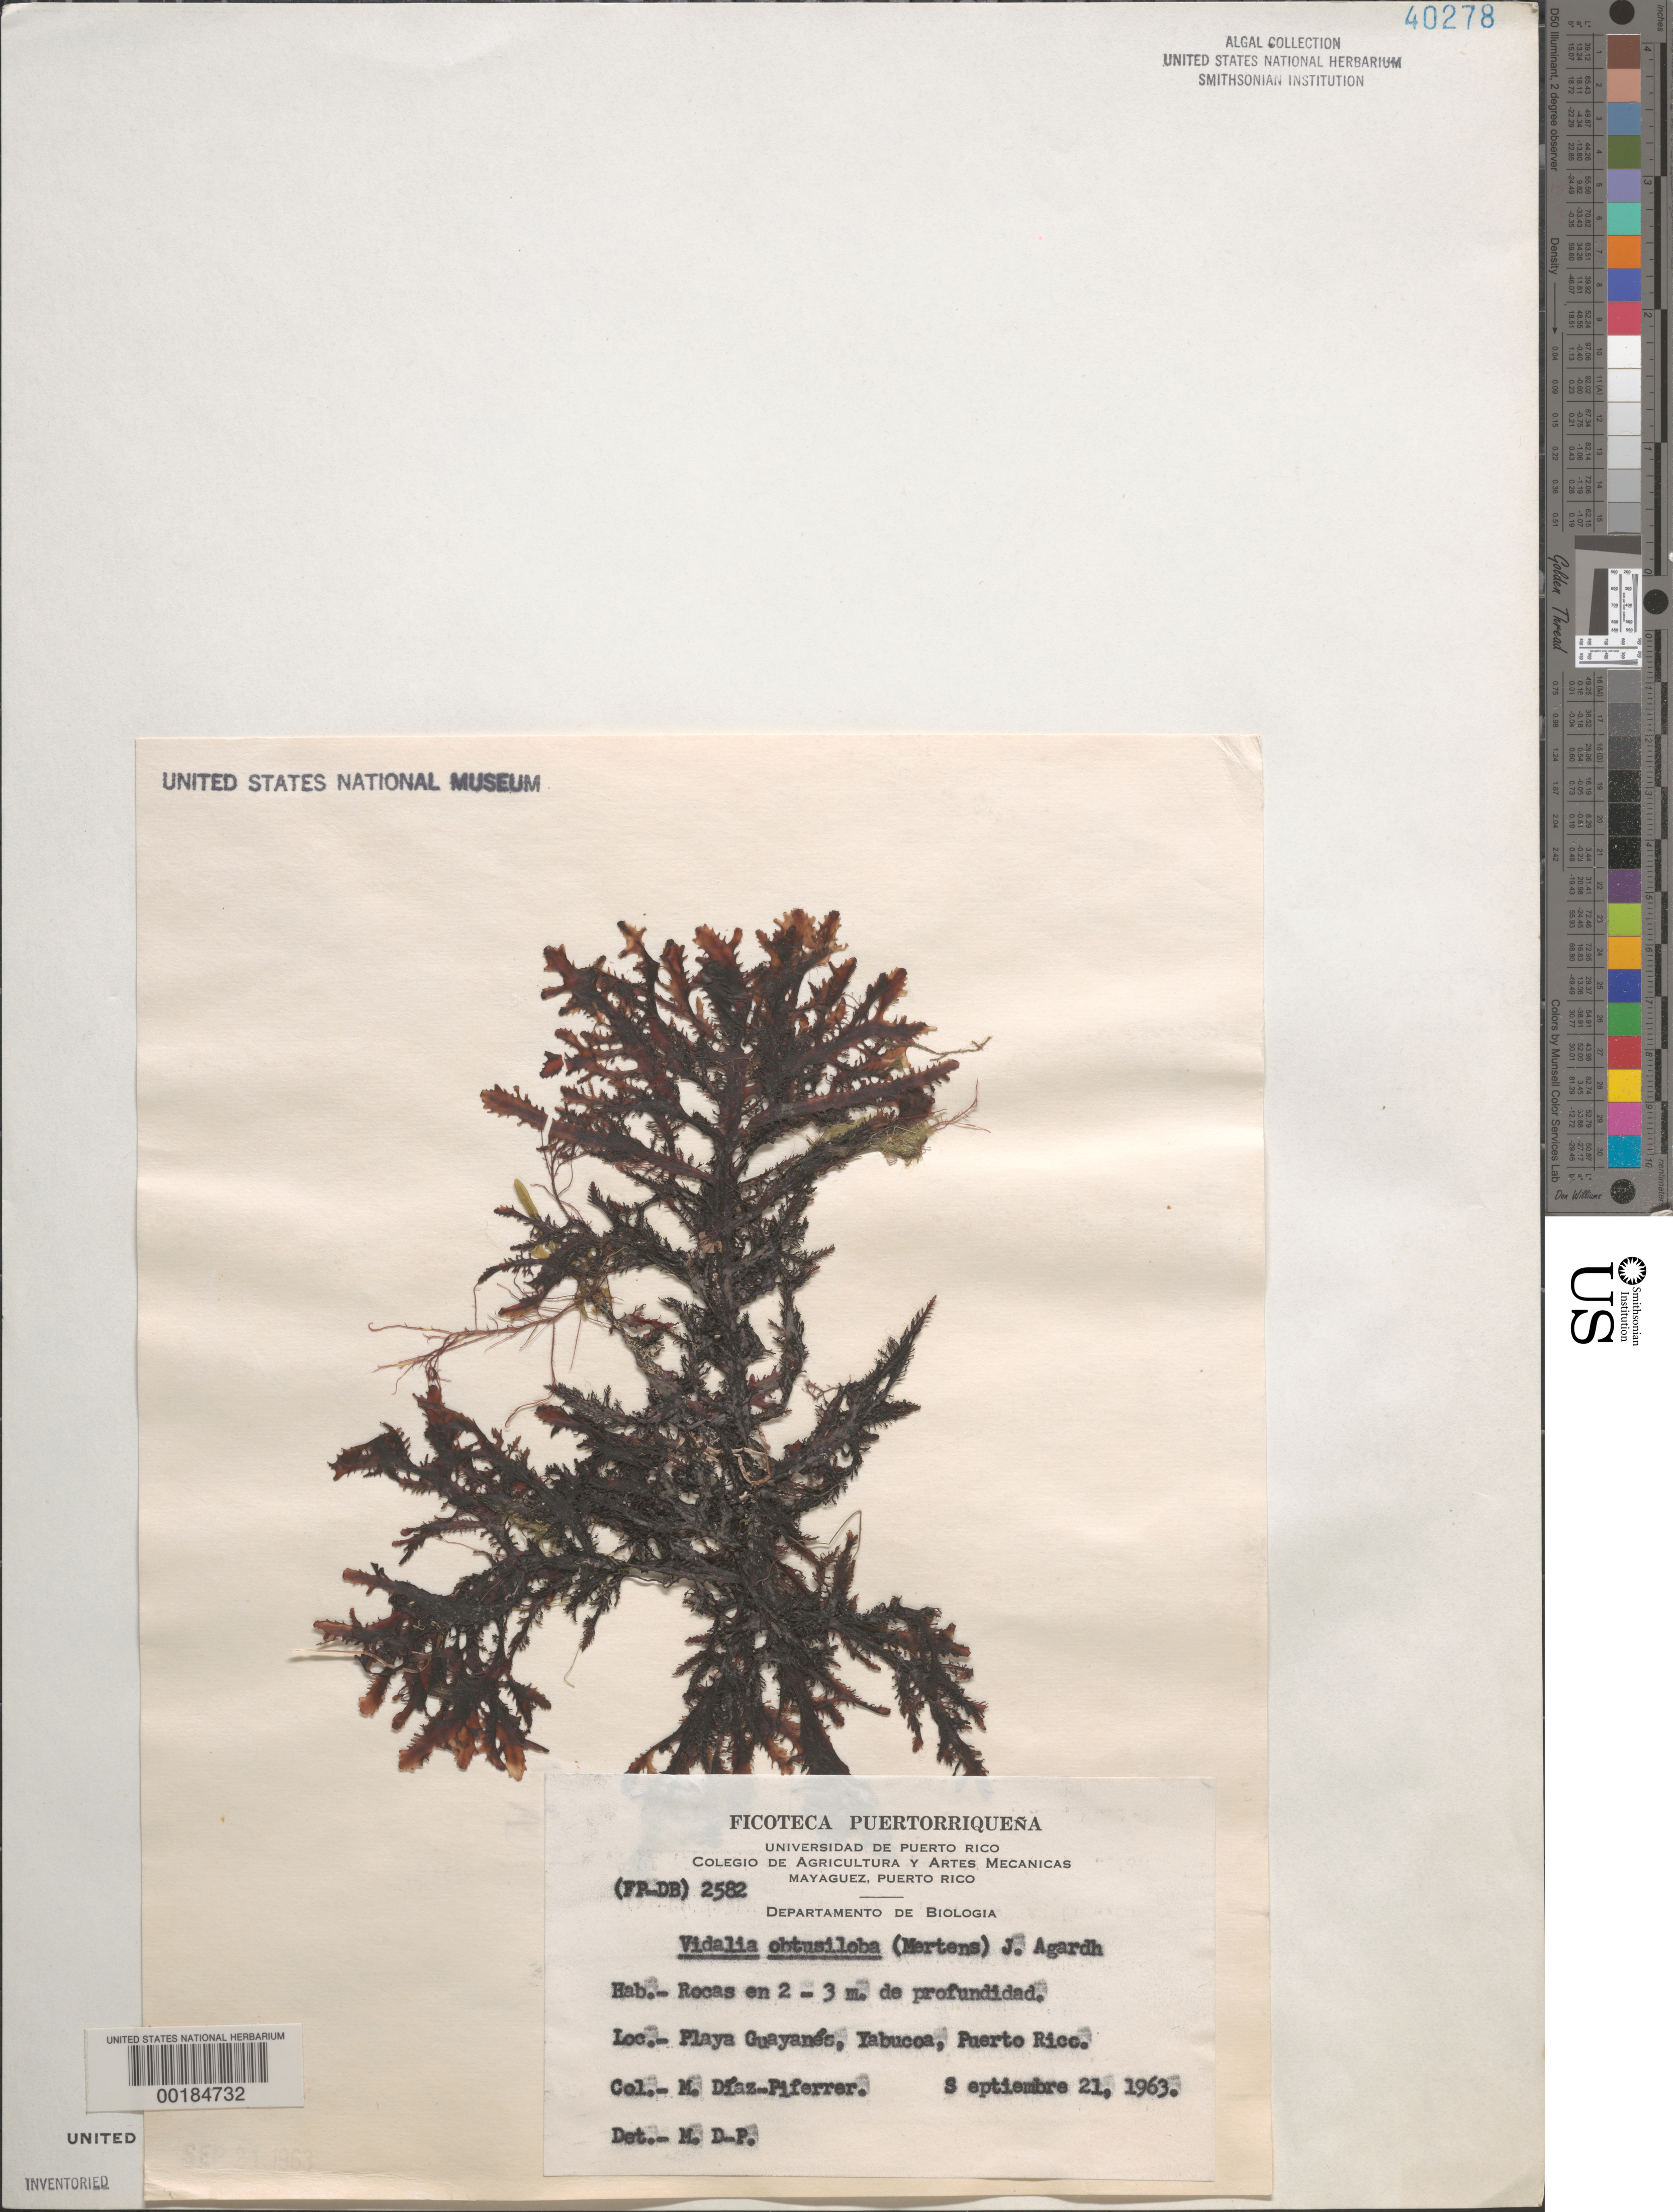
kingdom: Plantae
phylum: Rhodophyta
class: Florideophyceae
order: Ceramiales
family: Rhodomelaceae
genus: Osmundaria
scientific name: Osmundaria obtusiloba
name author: (C. Agardh) R.E. Norris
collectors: M. Diaz-Piferrer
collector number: (FP-DB) 2582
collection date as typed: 21 Sep 1963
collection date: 1963-09-21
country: Puerto Rico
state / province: Yabucoa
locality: Playa Guayanes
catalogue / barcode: US 40278